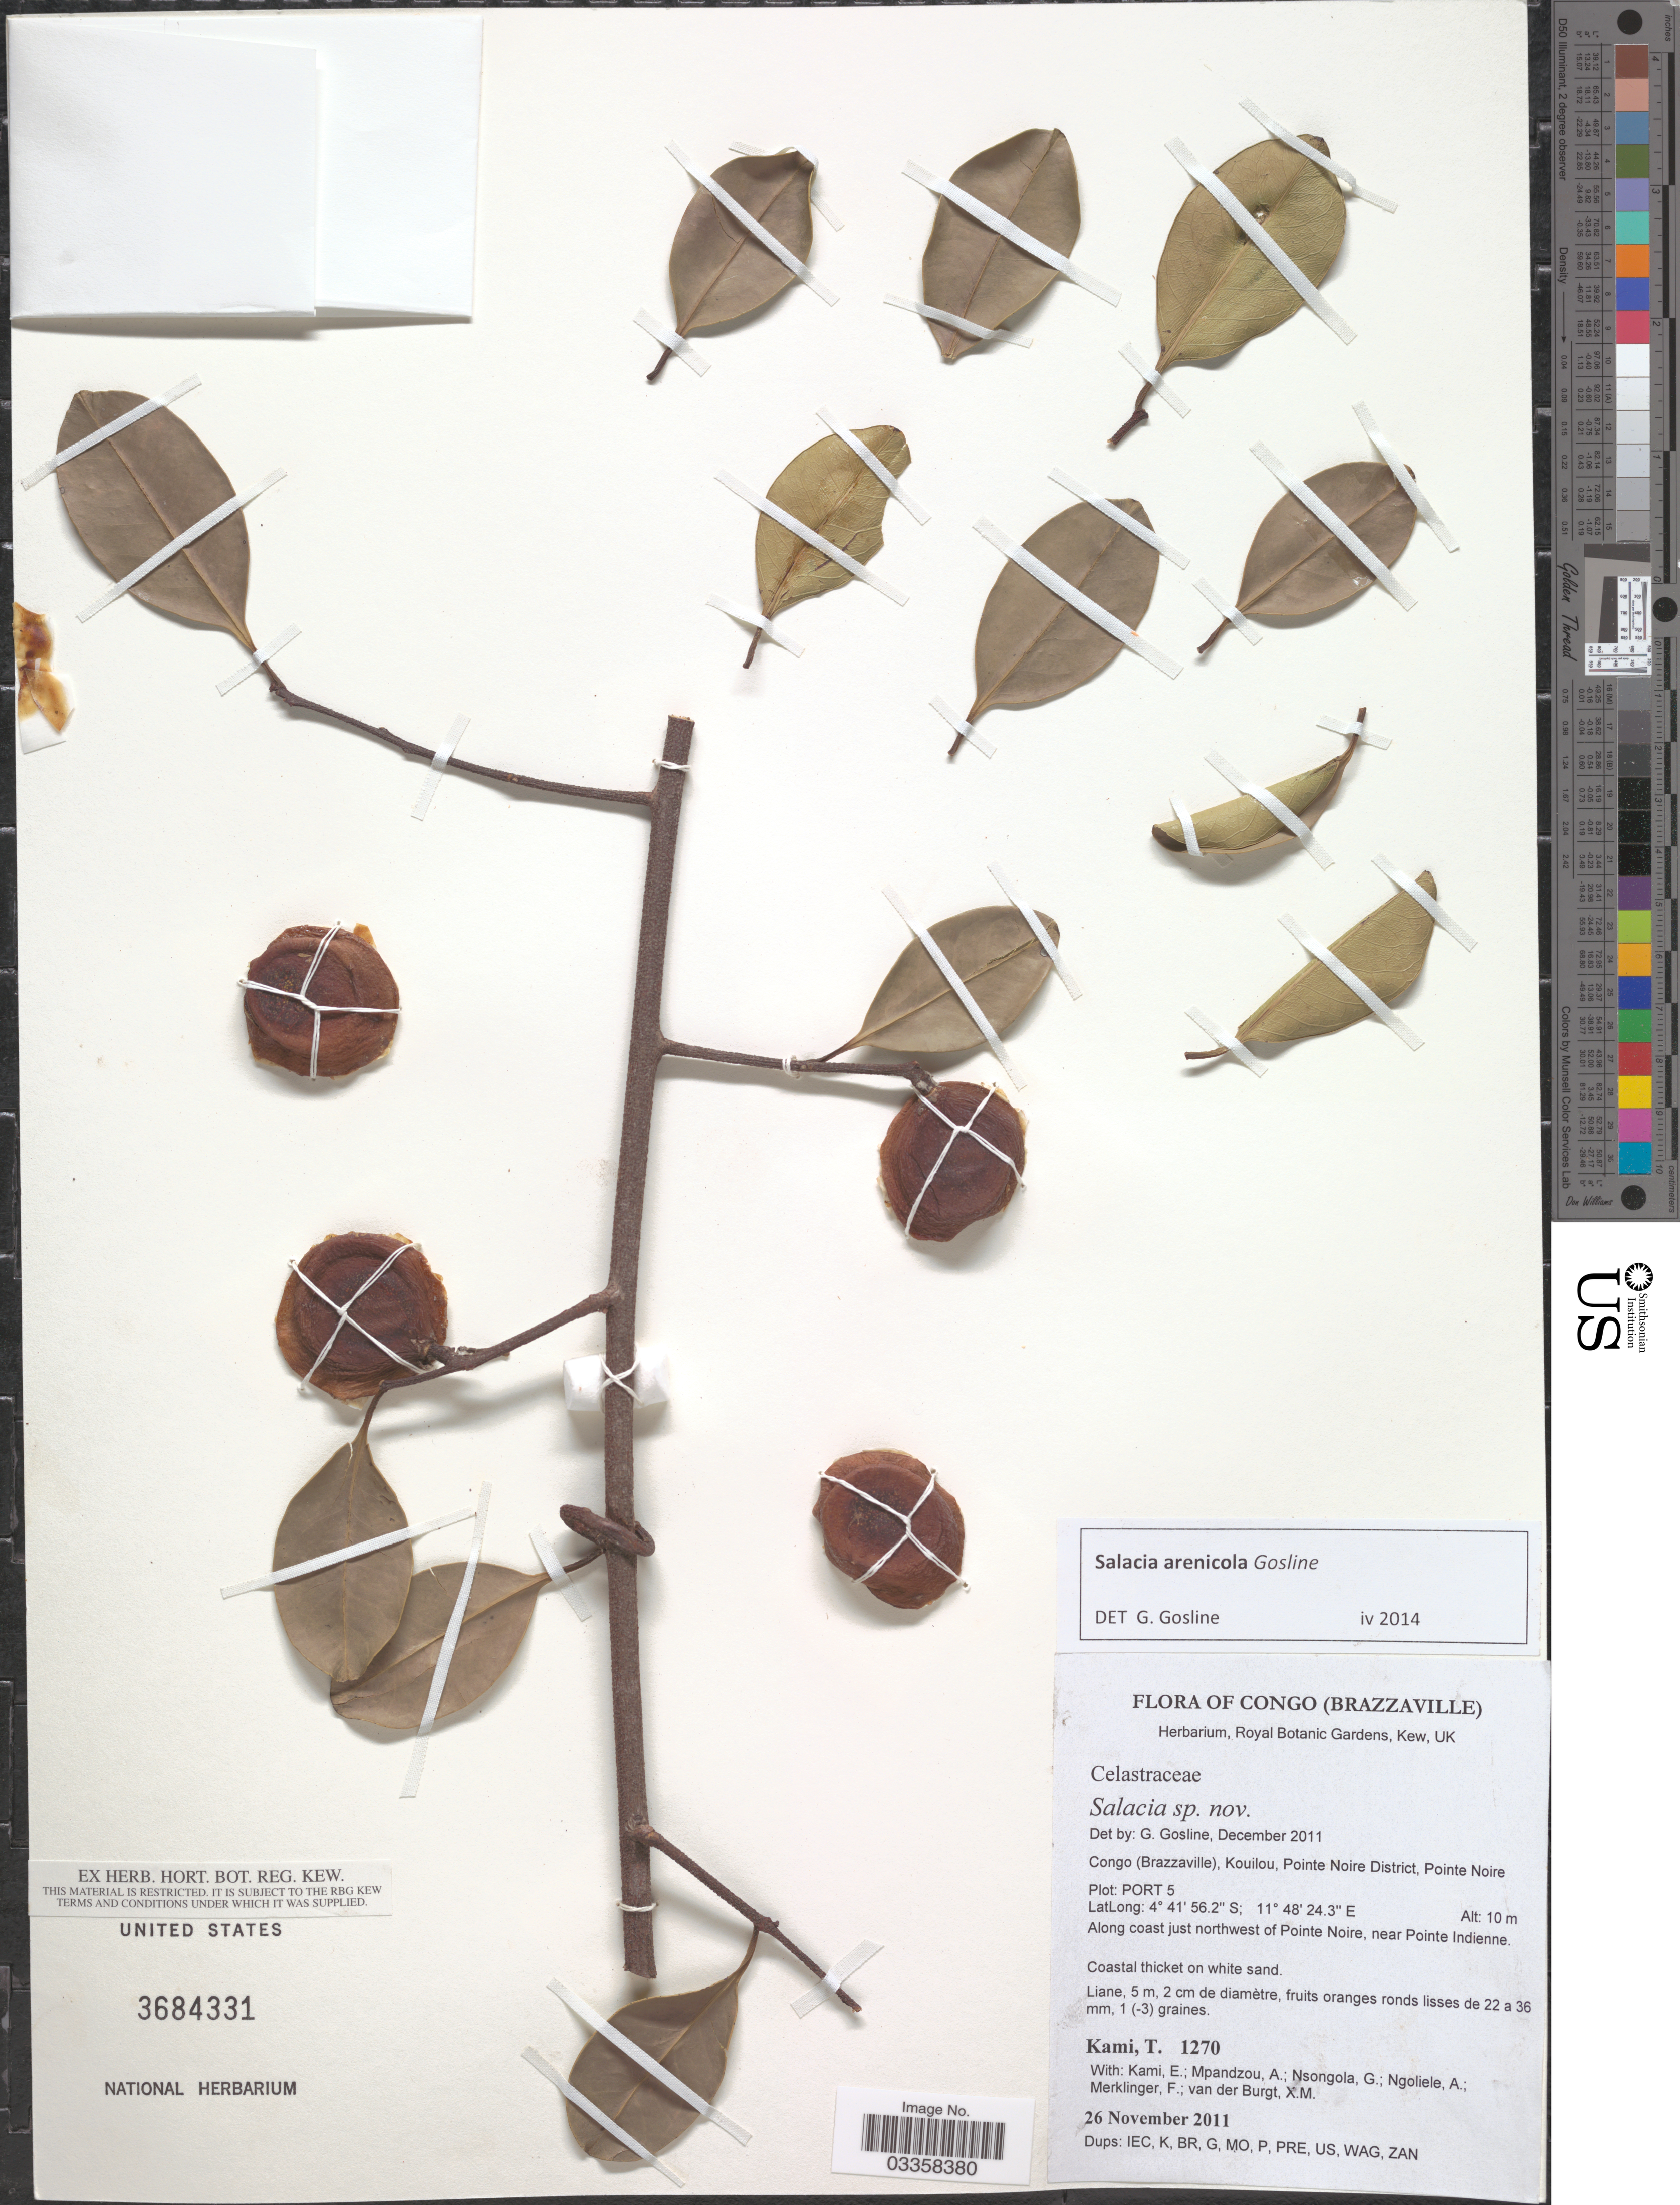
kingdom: Plantae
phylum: Tracheophyta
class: Magnoliopsida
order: Celastrales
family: Celastraceae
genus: Salacia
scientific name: Salacia arenicola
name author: Gosline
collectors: T. Kami, E. Kami, A. Mpandzou, G. Nsongola & et al.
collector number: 1270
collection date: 2011-11-26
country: Congo, Republic of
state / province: Kouilou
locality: Congo (Brazzaville), Kouilou. Pointe Noire District, Pointe Noire. Plot: Port 5. Along coast just northwest of Pointe Noire, near Pointe Indienne.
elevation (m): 10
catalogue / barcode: US 3684331